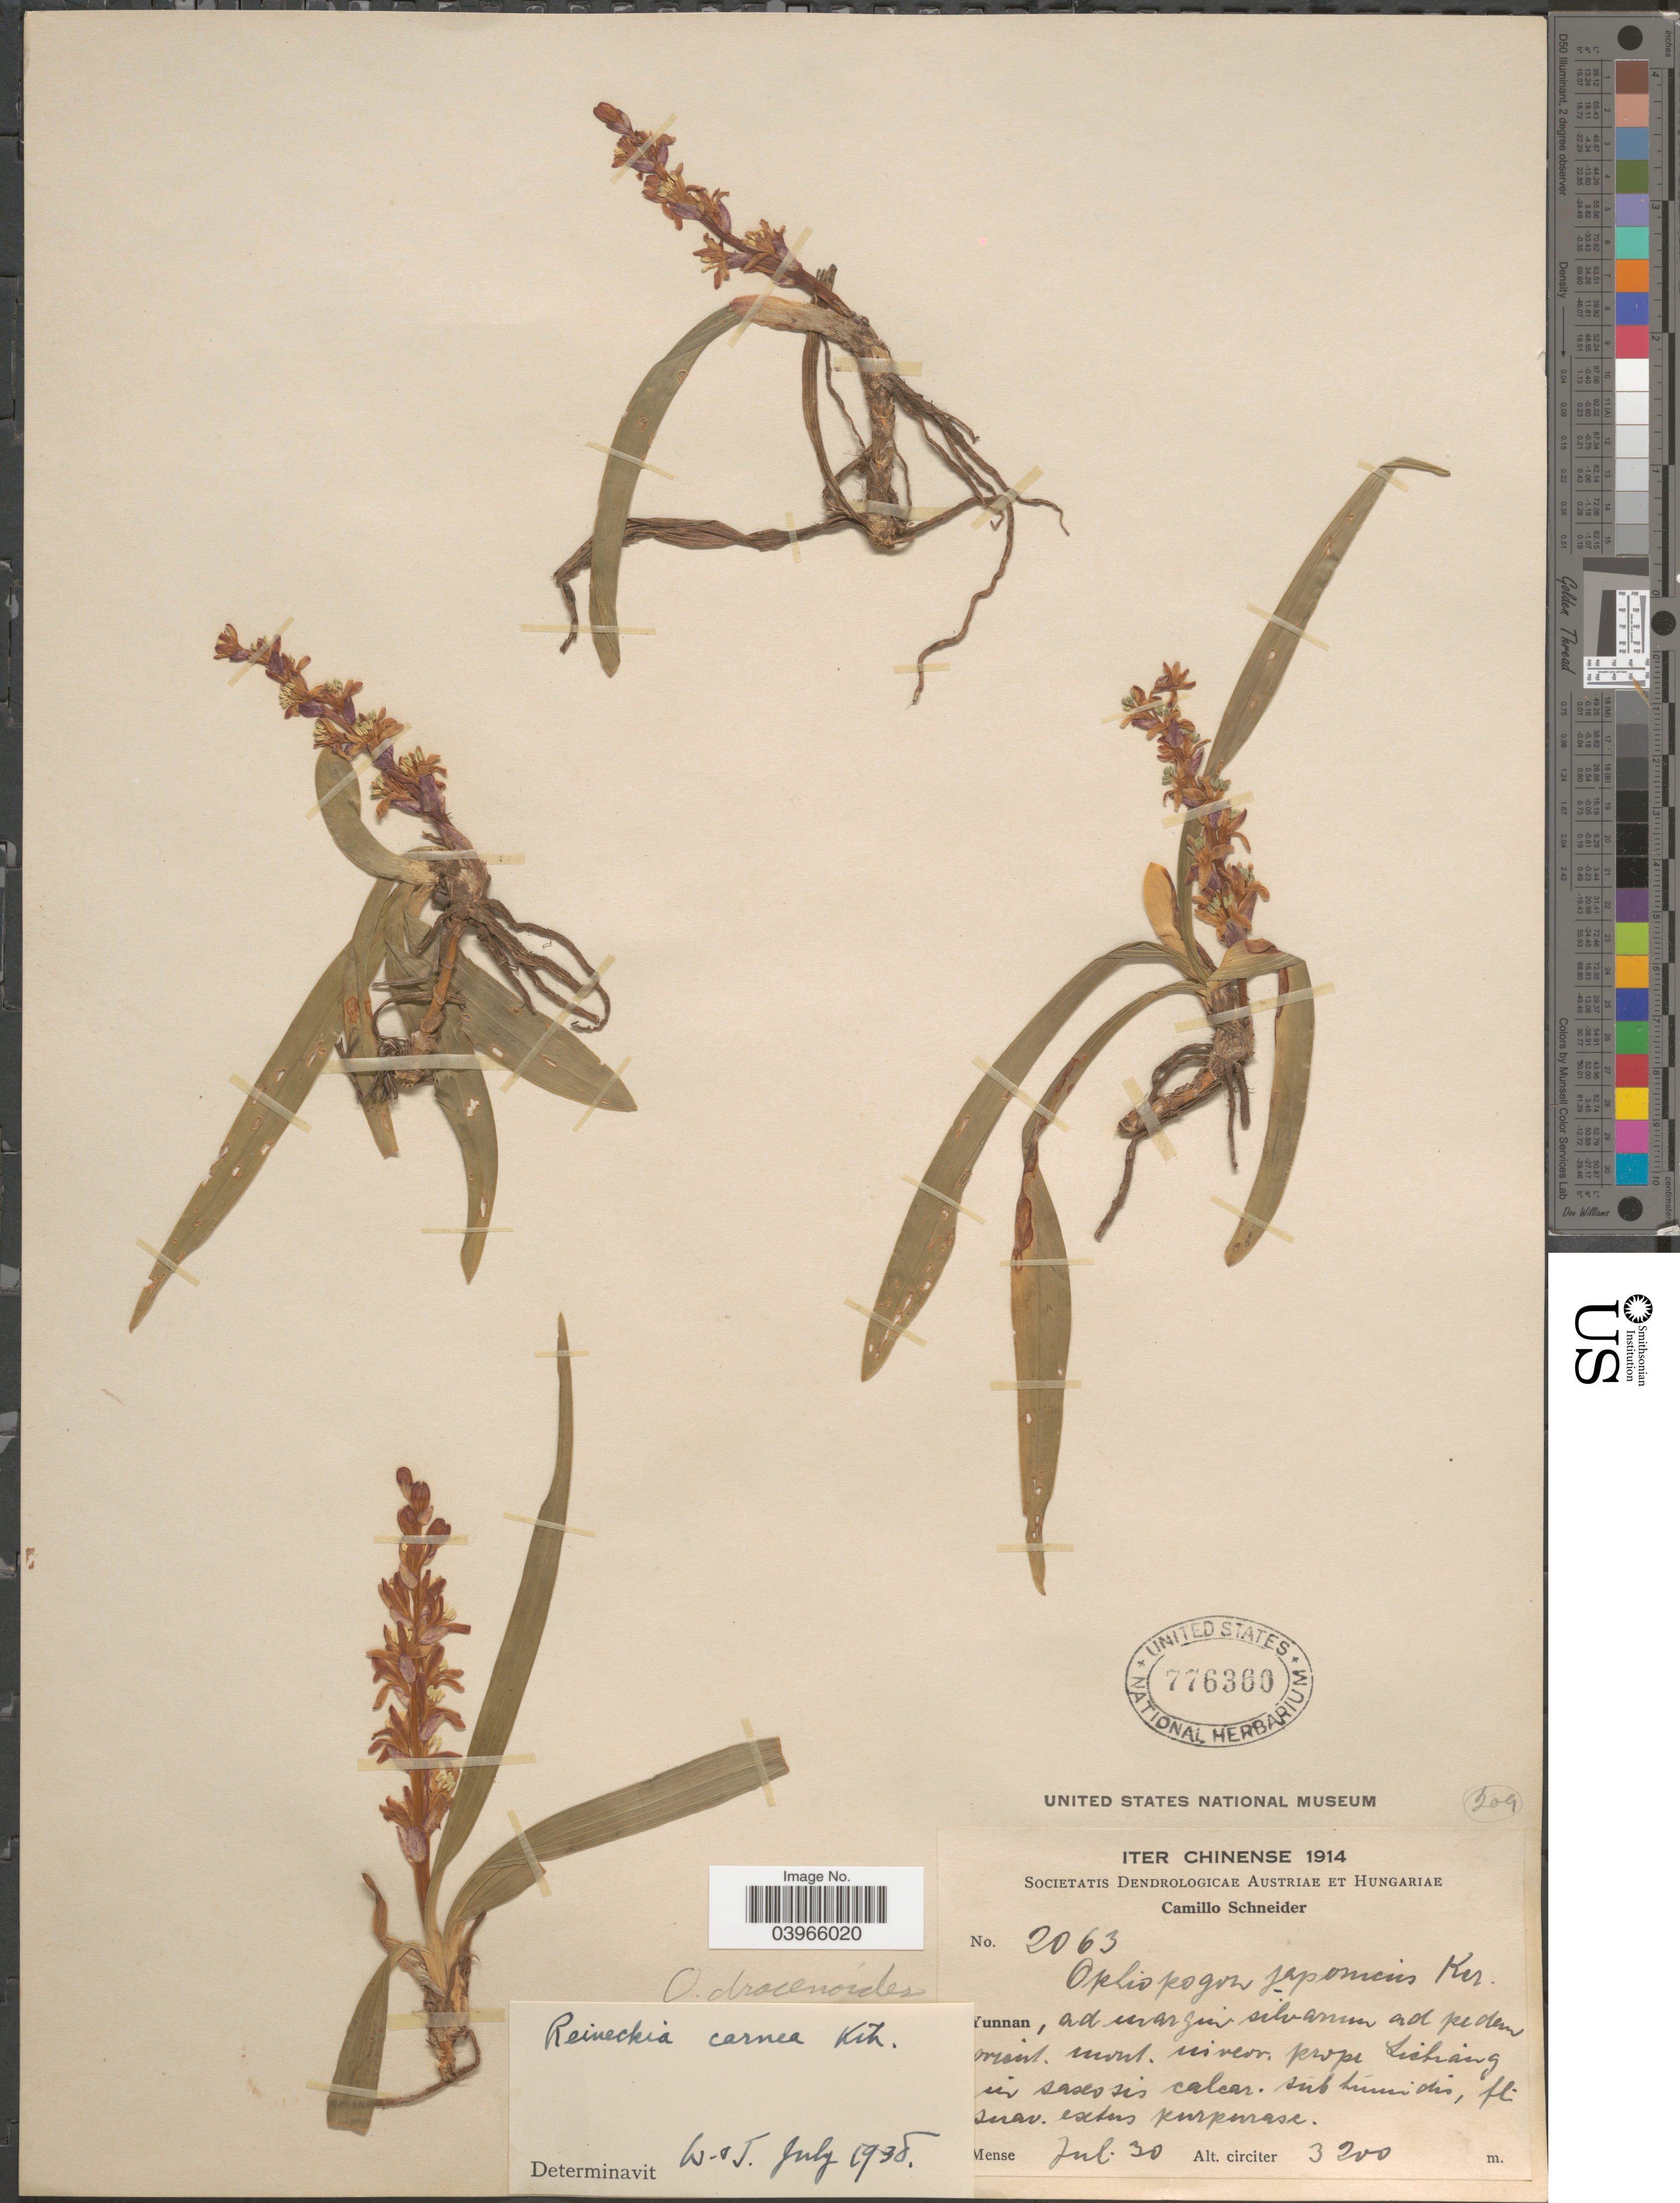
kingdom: Plantae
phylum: Tracheophyta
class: Liliopsida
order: Asparagales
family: Asparagaceae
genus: Reineckea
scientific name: Reineckea carnea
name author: (Andrews) Kunth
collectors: C. K. Schneider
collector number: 2063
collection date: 1914-07-30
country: China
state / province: Yunnan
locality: Ad margin silvanum ad pedem orient. mont. niveor. prope Lichiang.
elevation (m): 3200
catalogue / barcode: US 776360